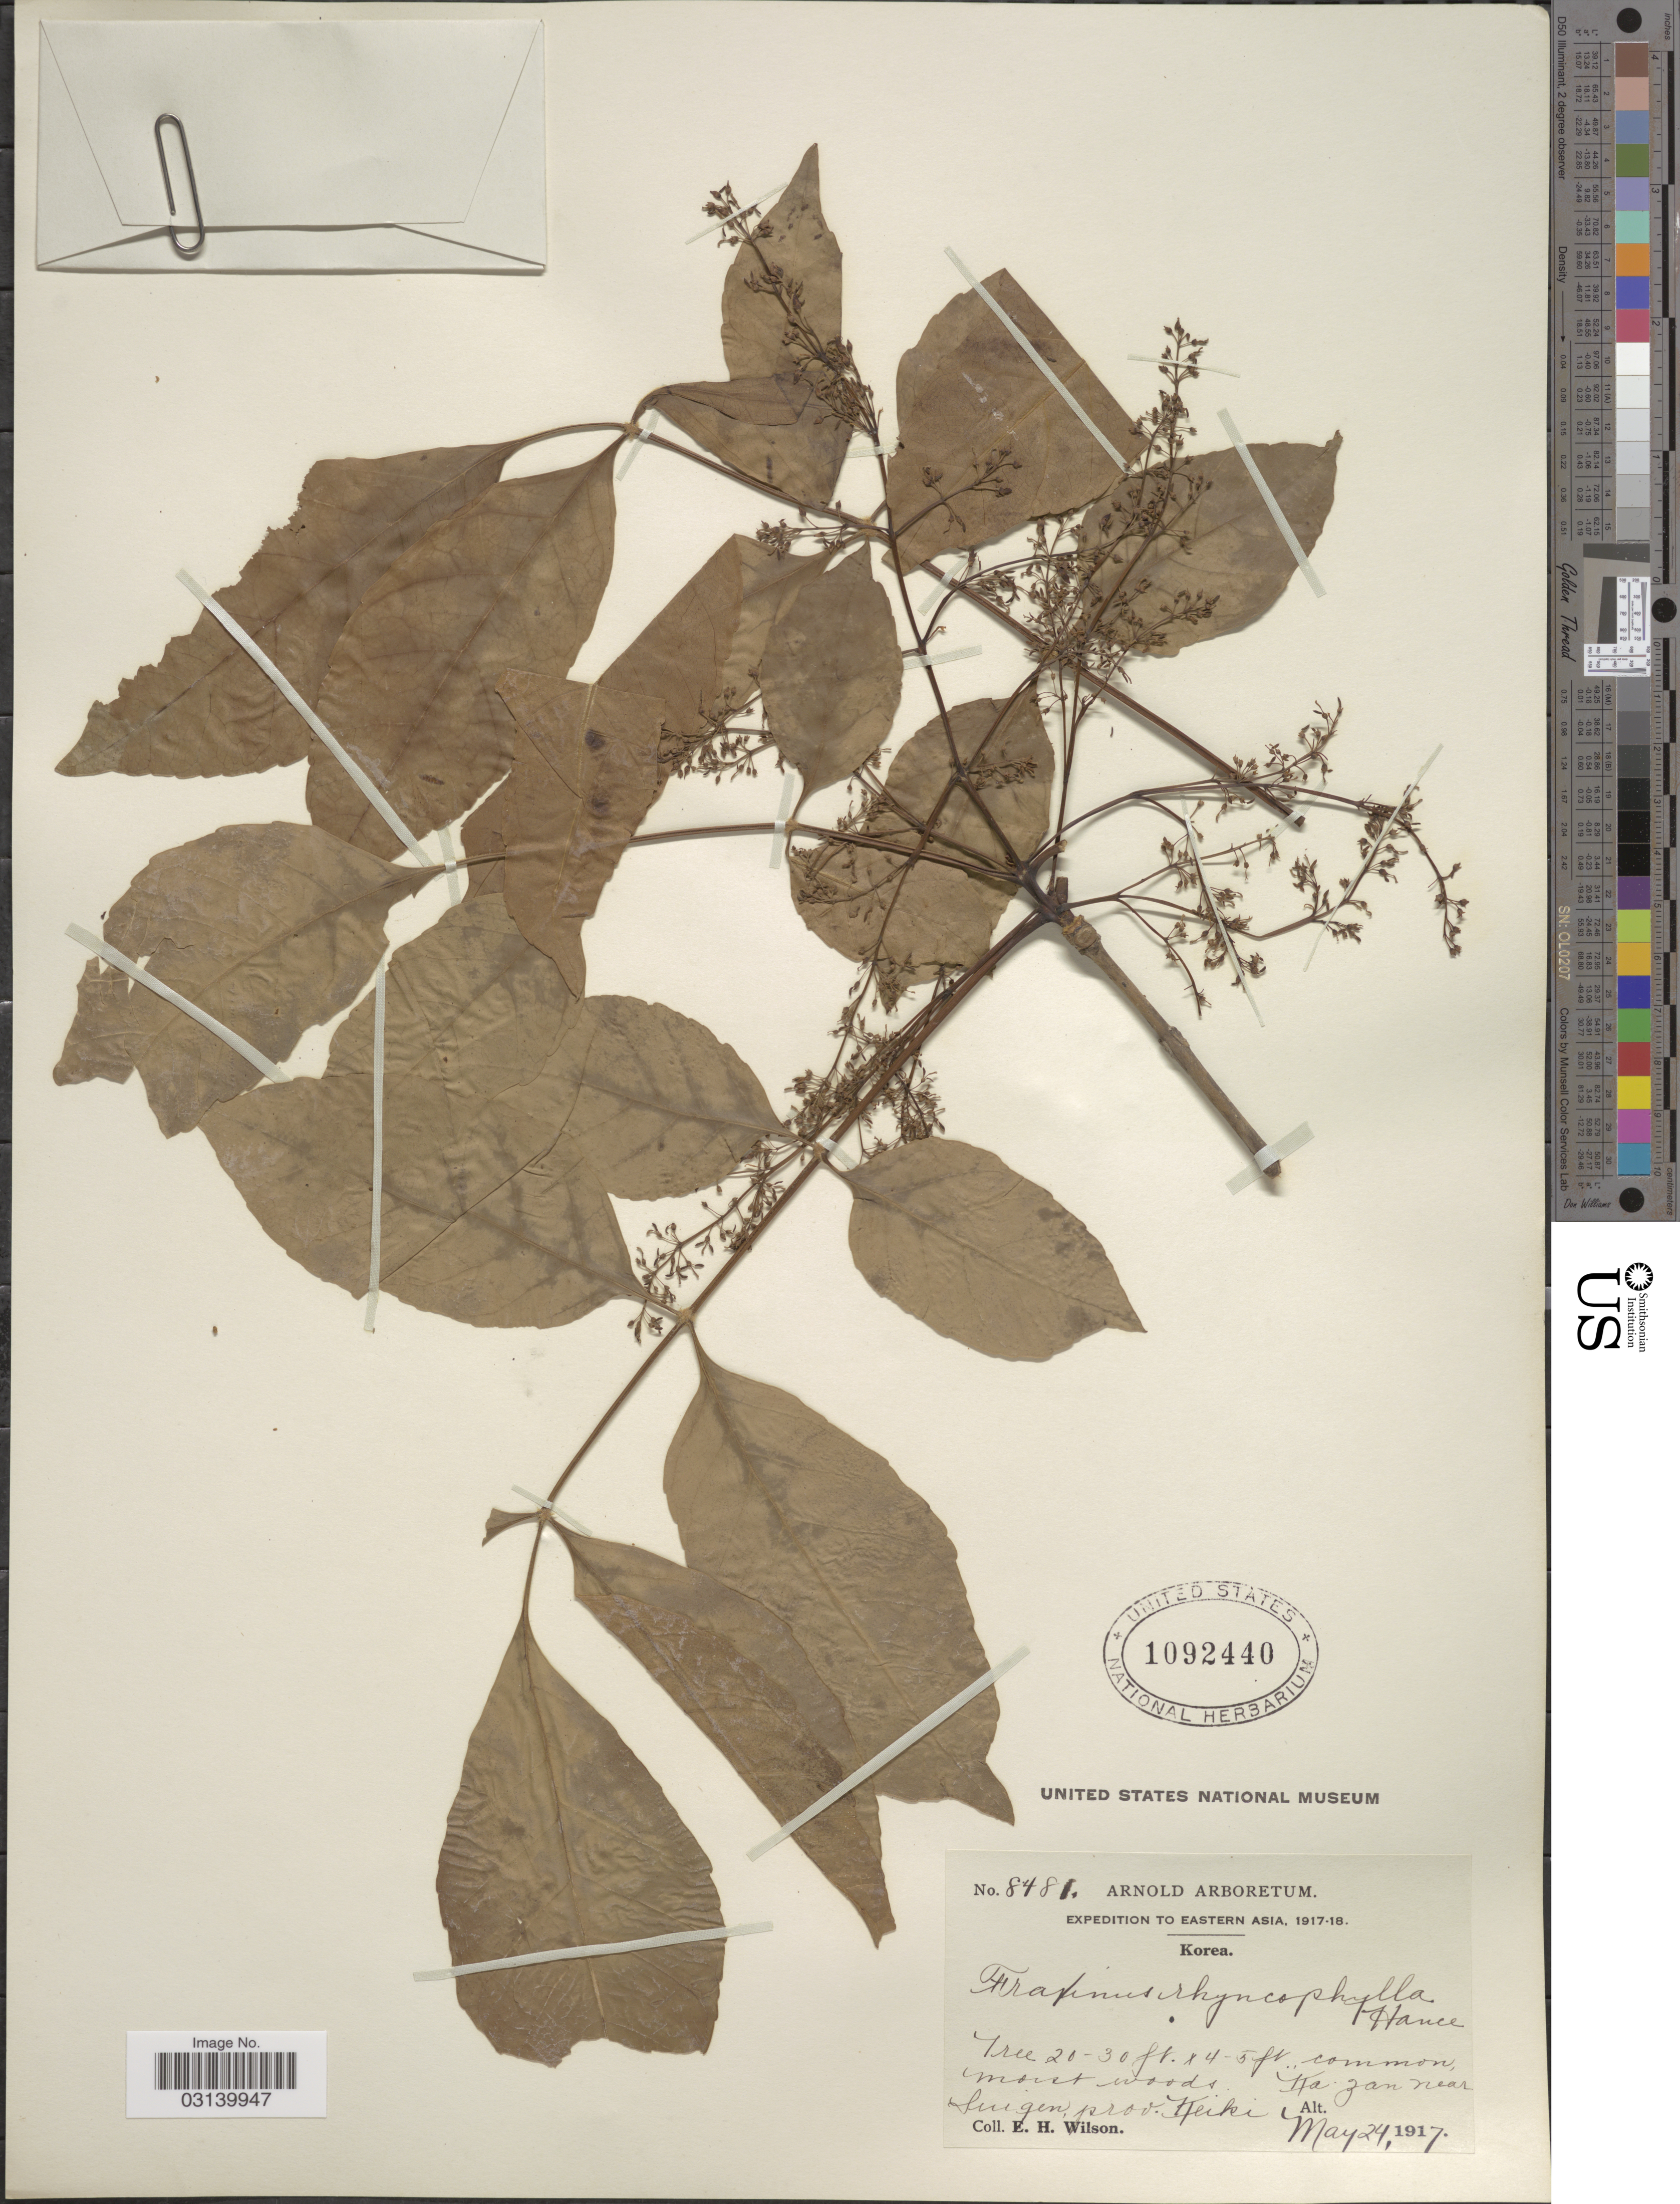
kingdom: Plantae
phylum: Tracheophyta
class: Magnoliopsida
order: Lamiales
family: Oleaceae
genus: Fraxinus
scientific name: Fraxinus rhynchophylla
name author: Hance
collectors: E. Wilson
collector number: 8481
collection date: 1917-05-24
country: South Korea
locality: Eastern Asia. Ka-zan near Suigen, prov. Keiki.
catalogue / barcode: US 1092440